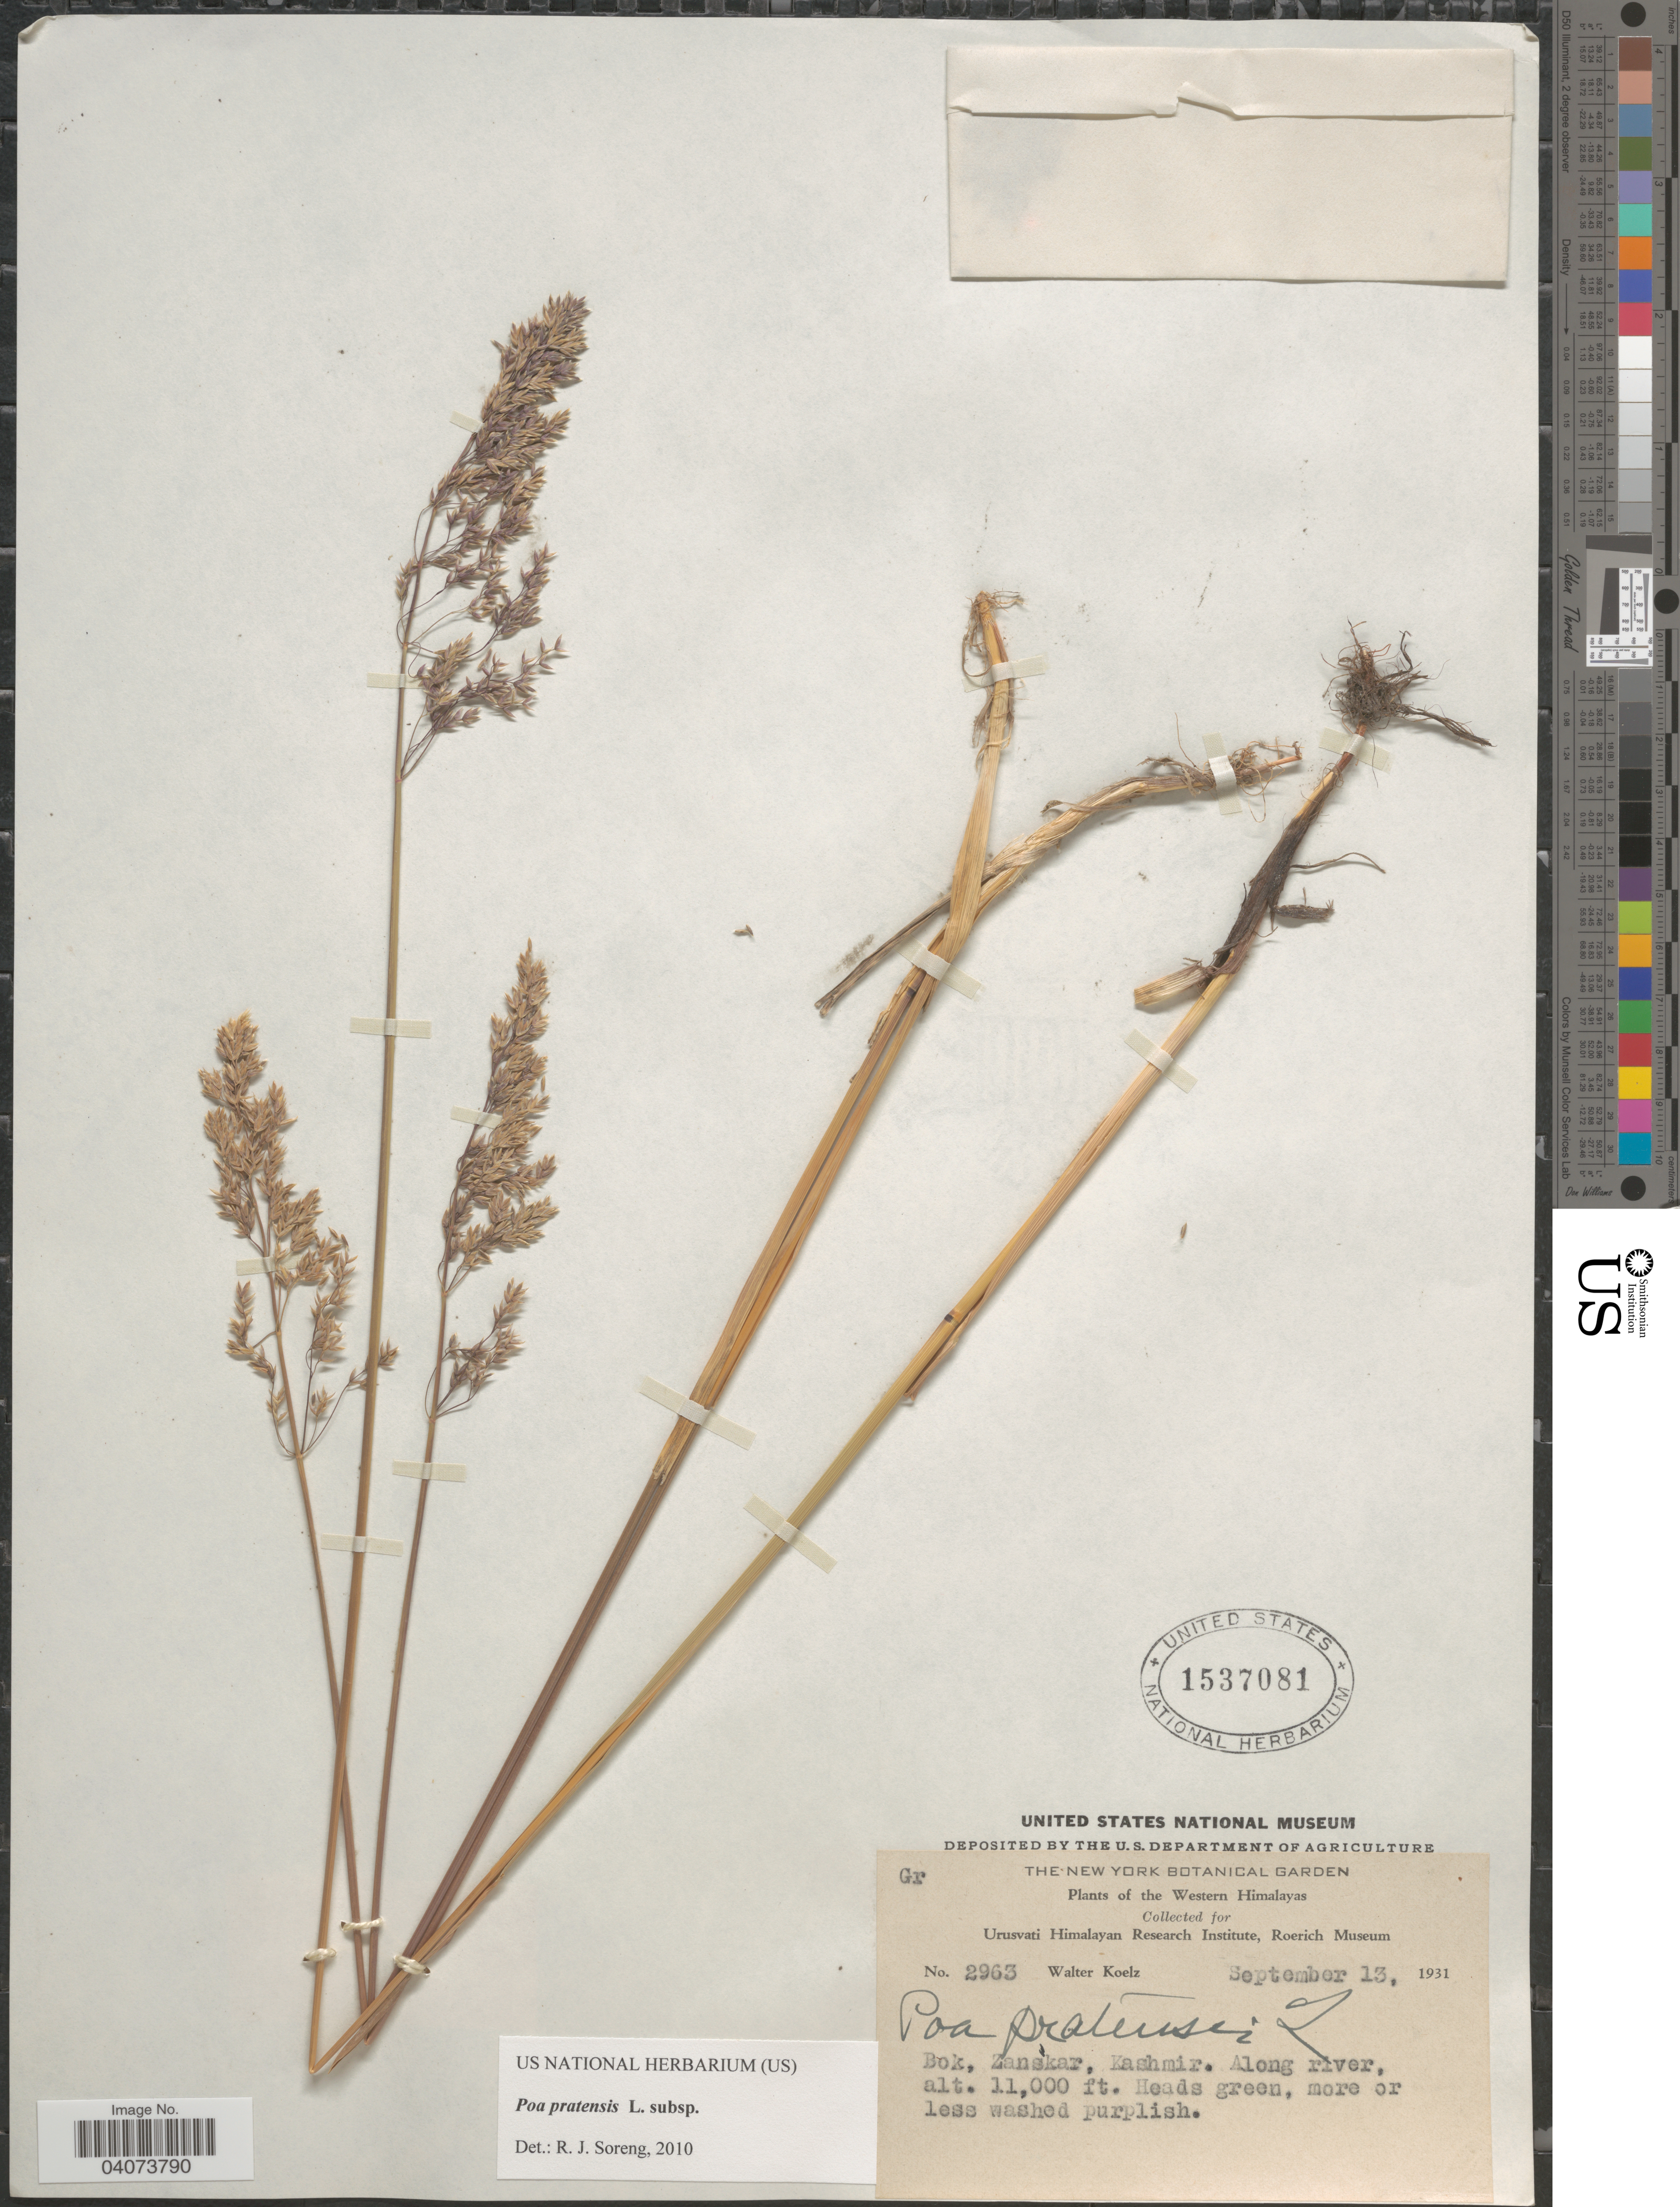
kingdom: Plantae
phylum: Tracheophyta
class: Liliopsida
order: Poales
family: Poaceae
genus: Poa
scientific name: Poa pratensis subsp. pruinosa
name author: (Korotky) Dickoré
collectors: W. N. Koelz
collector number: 2963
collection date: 1931-09-13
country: India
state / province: Jammu and Kashmir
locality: The Western Himalayas. Bok, Zanskar, Kashmir. Along river.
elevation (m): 3353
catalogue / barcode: US 1537081